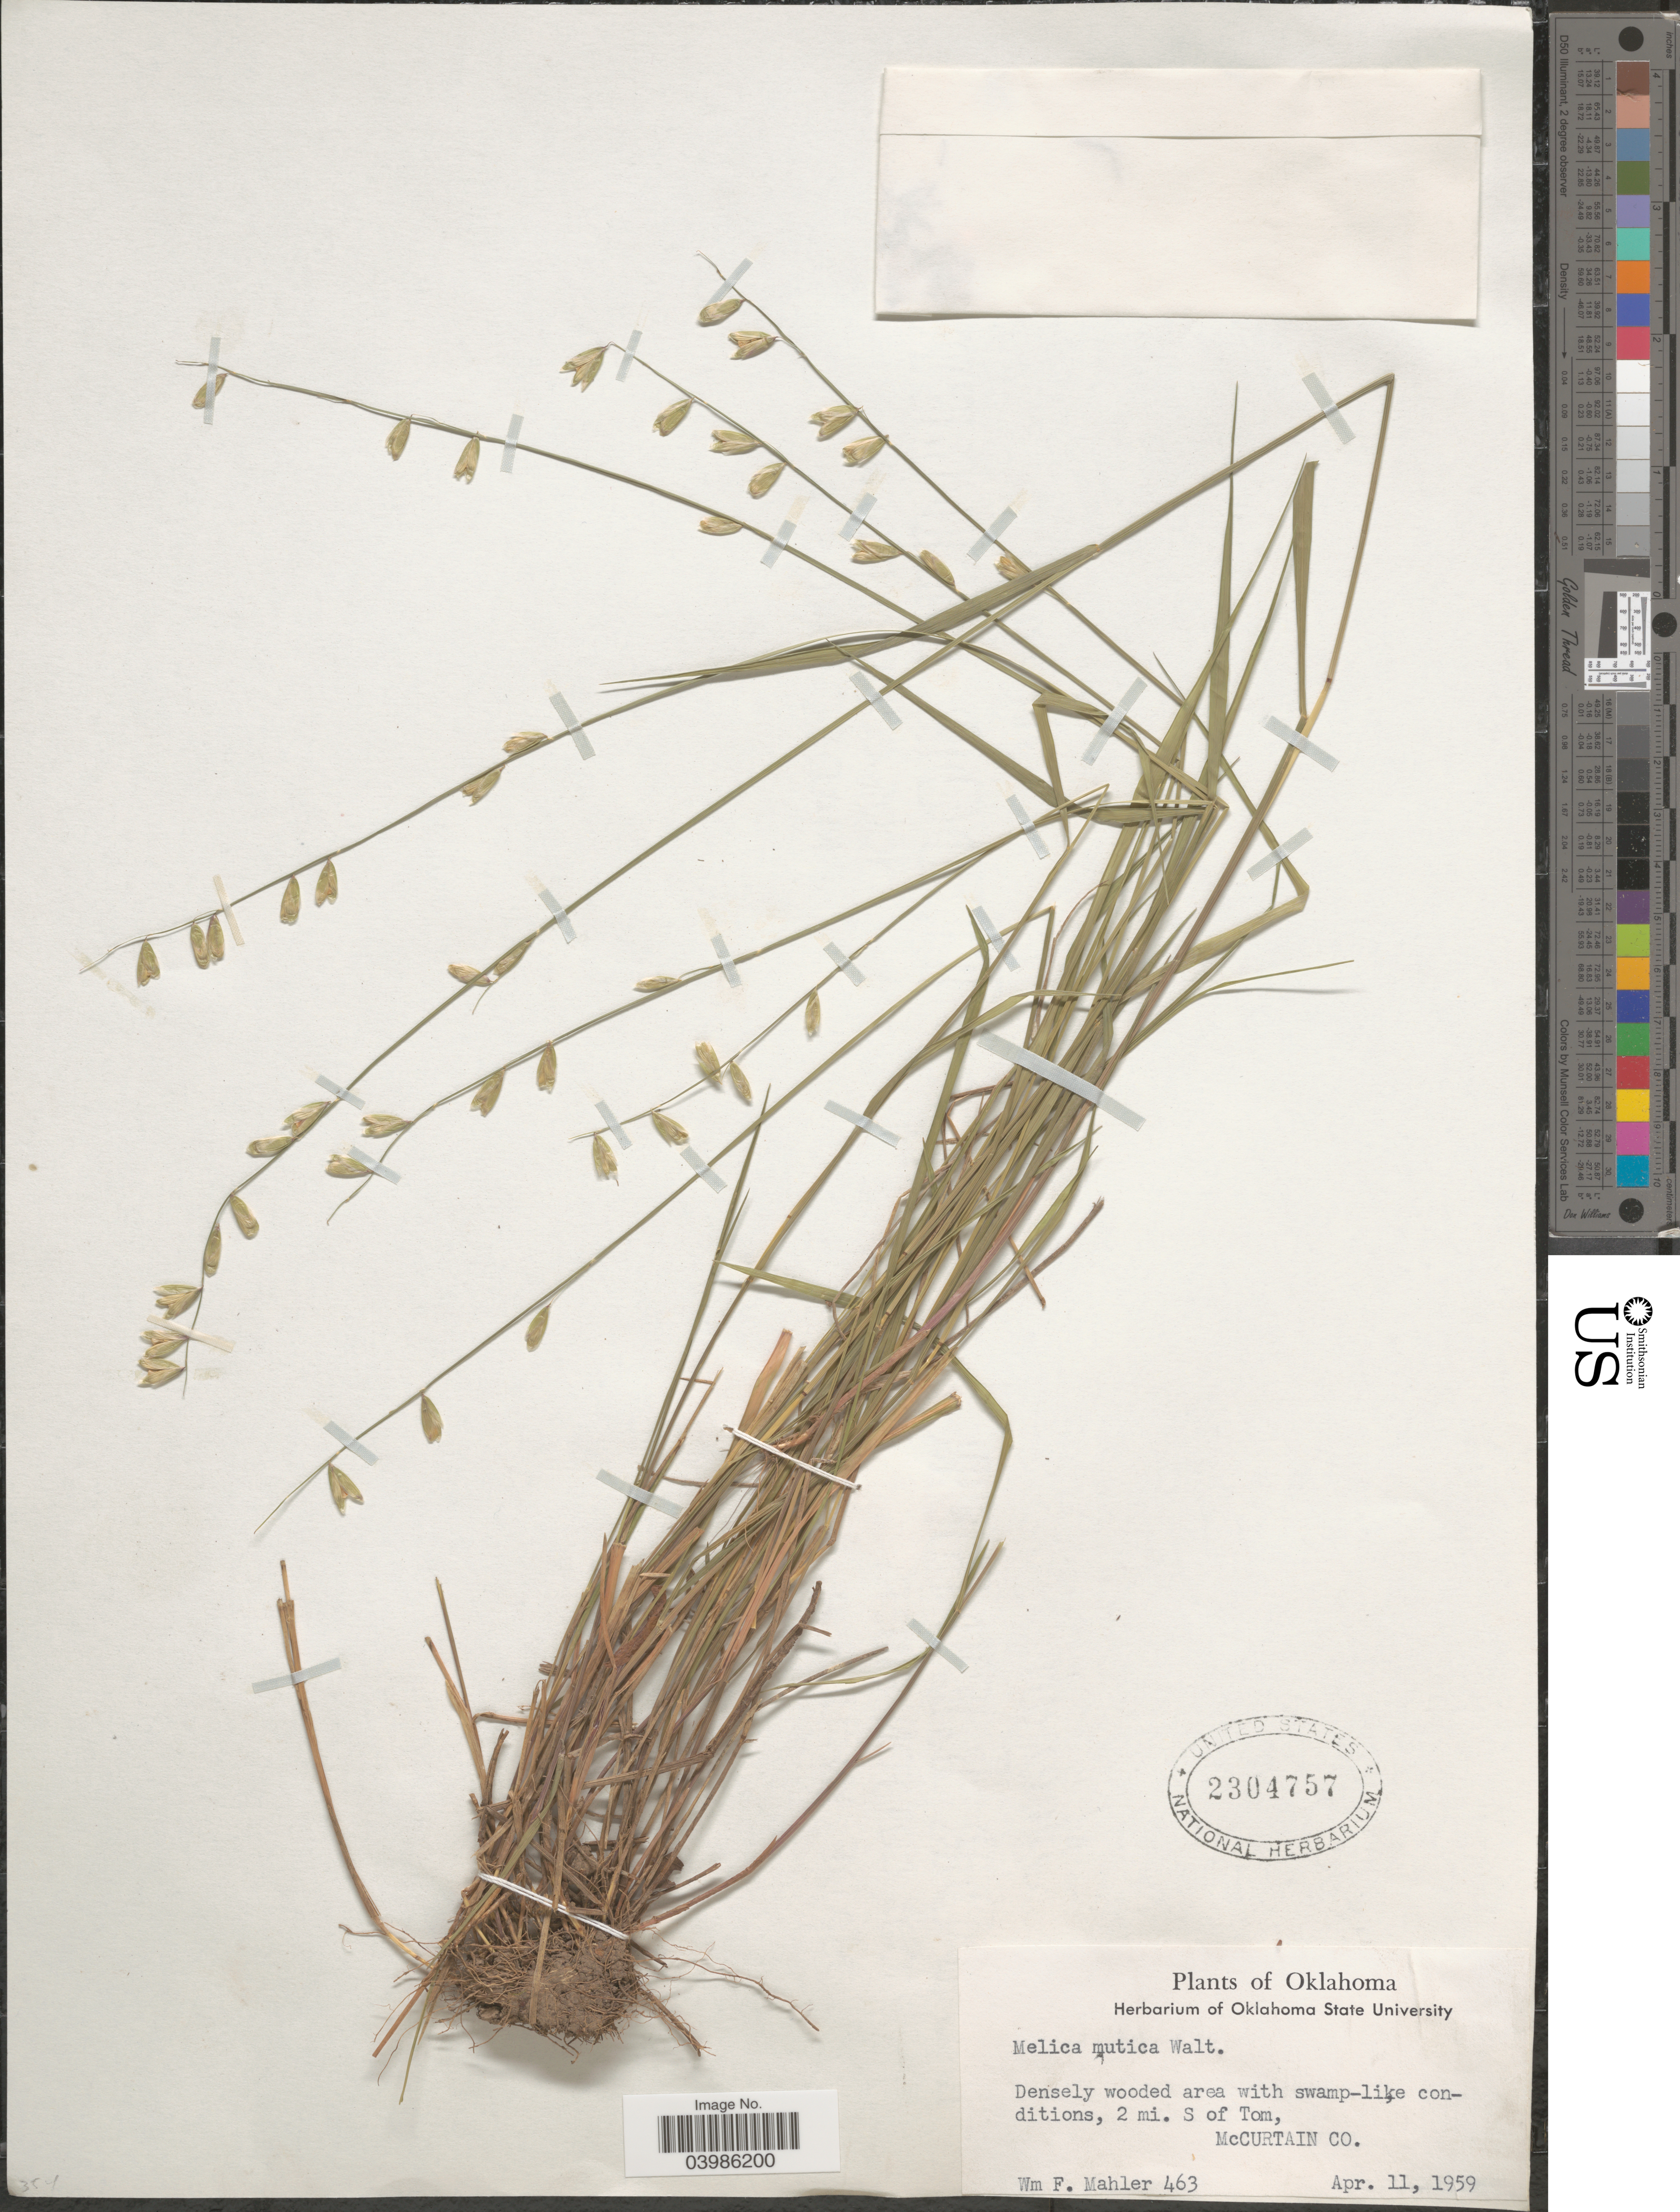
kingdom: Plantae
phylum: Tracheophyta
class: Liliopsida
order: Poales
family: Poaceae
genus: Melica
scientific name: Melica mutica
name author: Walter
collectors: W. F. Mahler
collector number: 463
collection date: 1959-04-11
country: United States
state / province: Oklahoma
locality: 2 mi. S of Tom, McCurtain Co.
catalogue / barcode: US 2304757